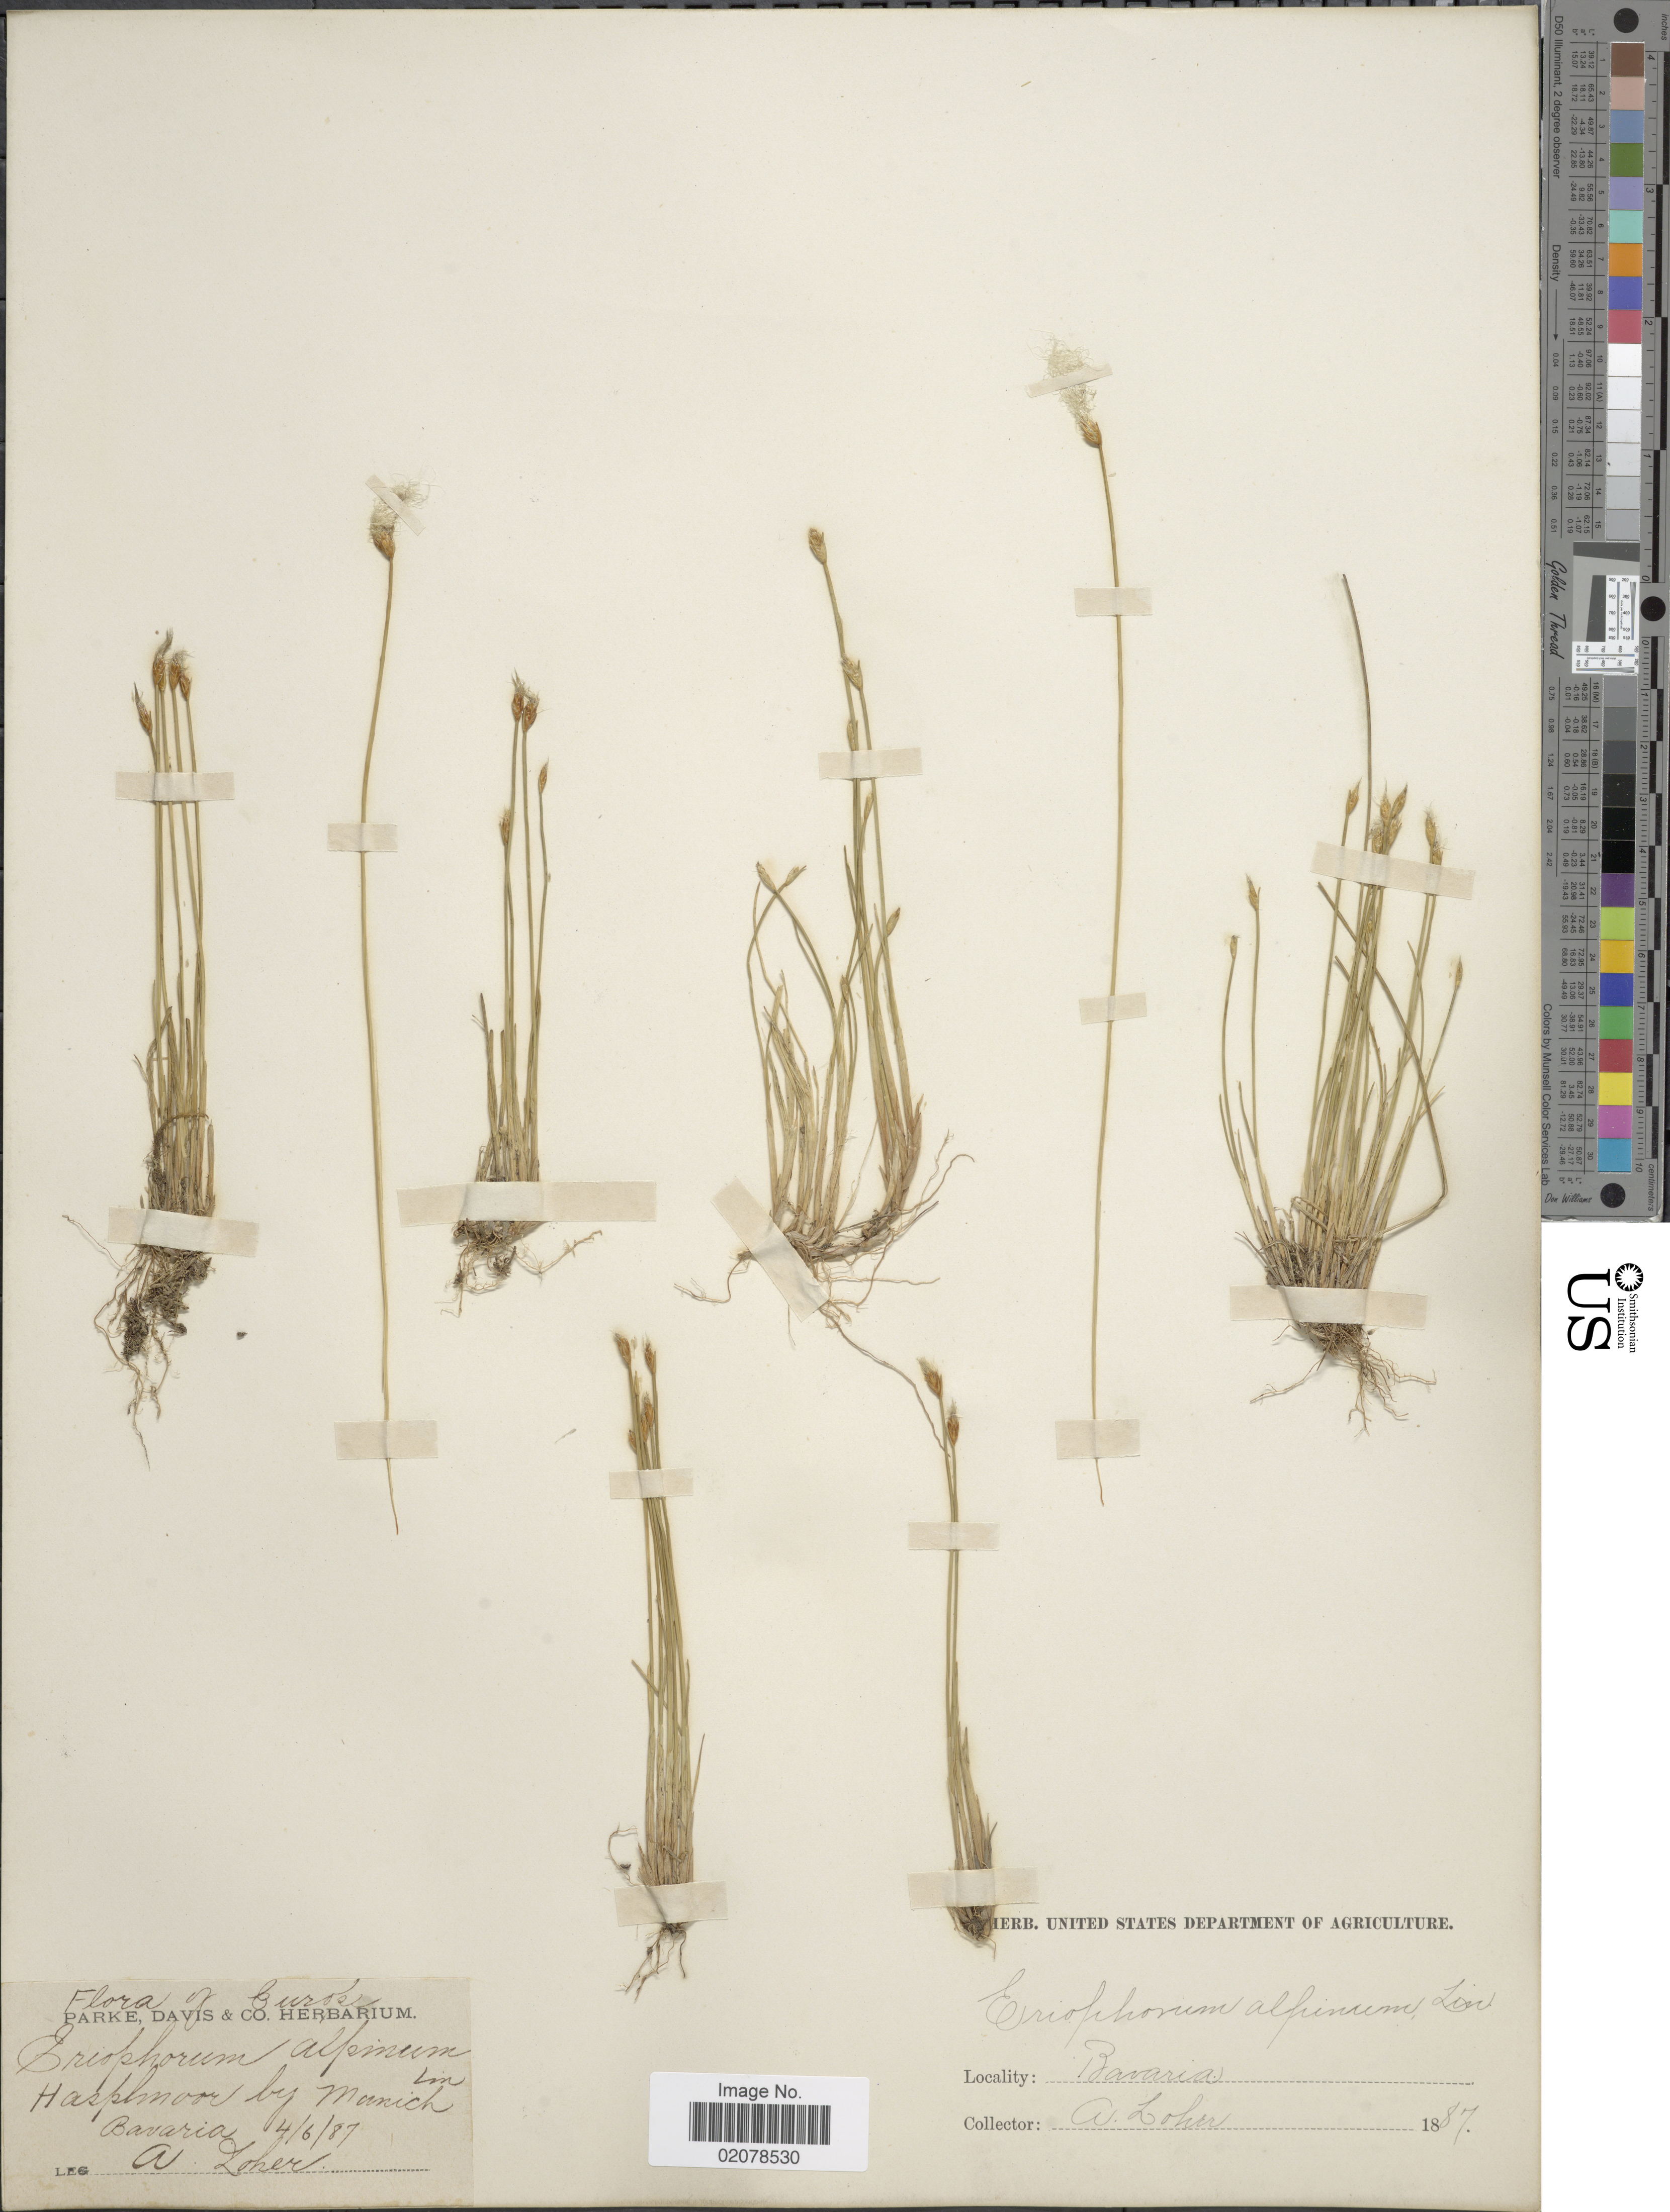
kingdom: Plantae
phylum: Tracheophyta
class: Liliopsida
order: Poales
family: Cyperaceae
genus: Trichophorum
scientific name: Trichophorum alpinum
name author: (L.) Pers.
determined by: Strong, M. T., (US), Smithsonian Institution - National Museum of Natural History (UNITED STATES)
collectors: A. Loher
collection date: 1887-06-04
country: Germany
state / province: Bayern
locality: Haspmoor by Manich Bavaria